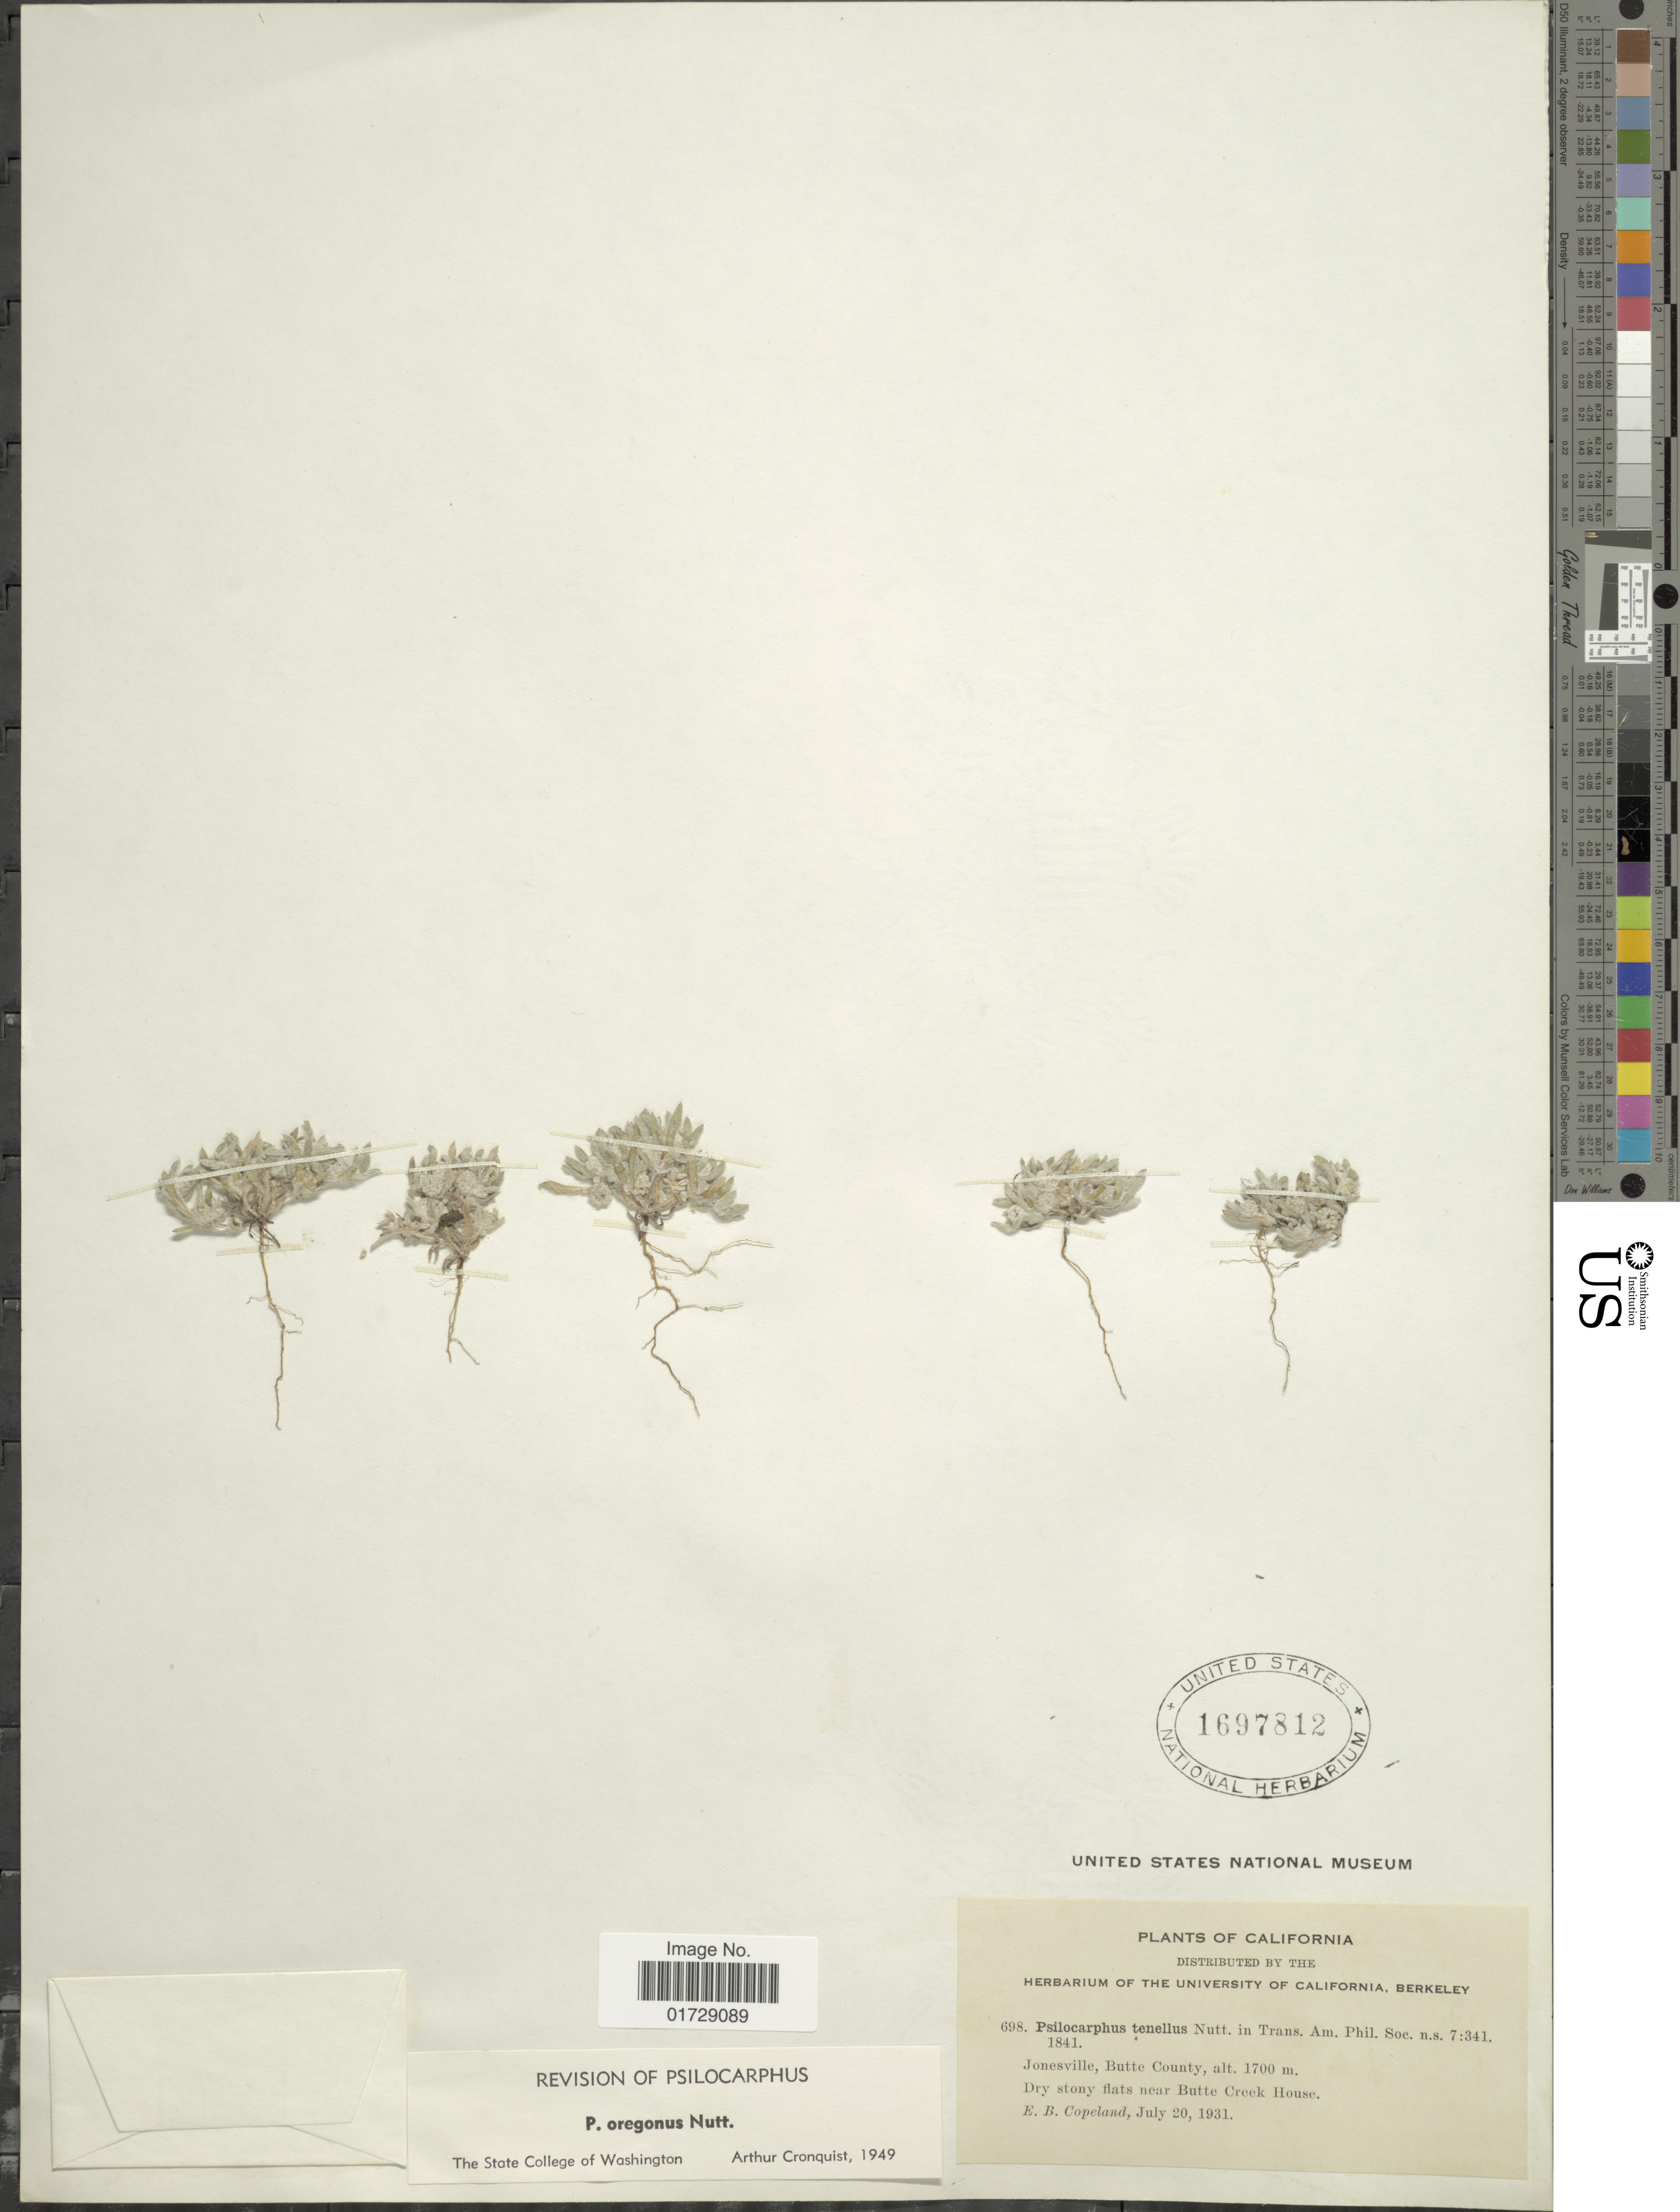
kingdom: Plantae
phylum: Tracheophyta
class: Magnoliopsida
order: Asterales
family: Asteraceae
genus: Psilocarphus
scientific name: Psilocarphus oregonus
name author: Nutt.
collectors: E. B. Copeland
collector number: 698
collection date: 1931-07-20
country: United States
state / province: California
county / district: Butte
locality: Jonesville, Butte County, Dry stony flats near Butte Creek House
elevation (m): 1700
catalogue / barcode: US 1697812